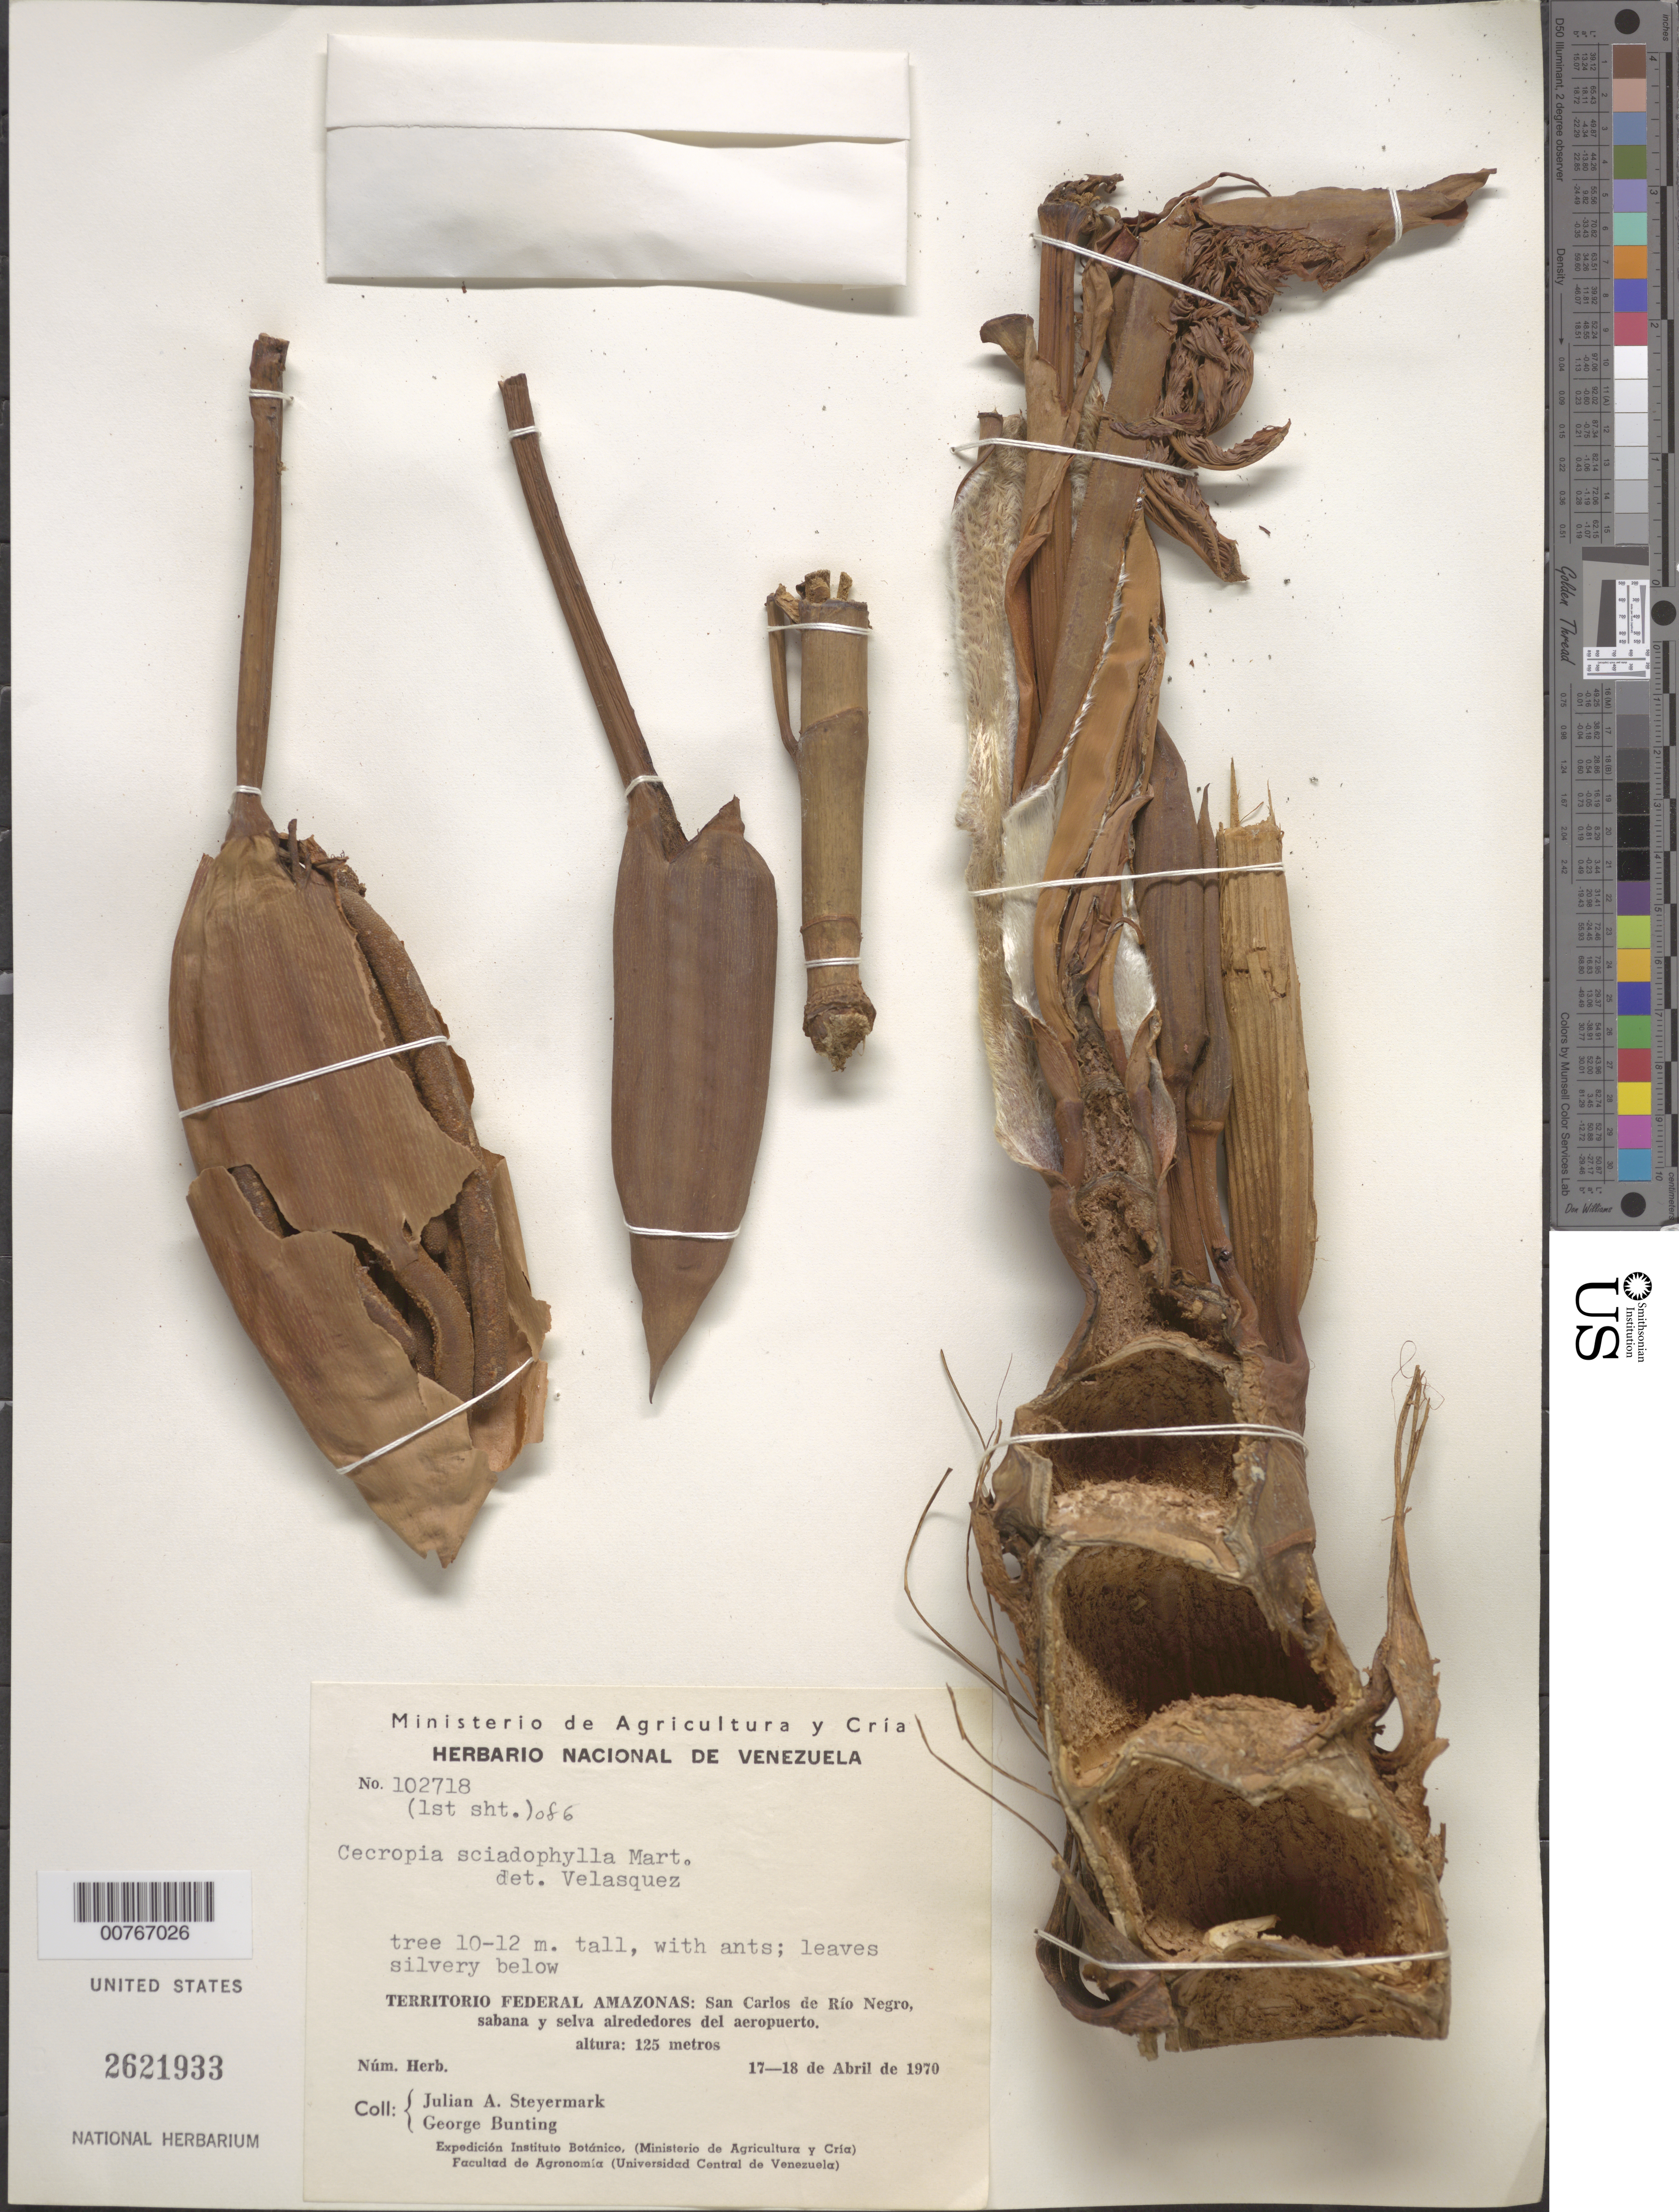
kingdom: Plantae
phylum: Tracheophyta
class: Magnoliopsida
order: Rosales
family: Urticaceae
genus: Cecropia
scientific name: Cecropia sciadophylla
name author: Mart.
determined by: Velasquez, --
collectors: J. Steyermark & G. S. Bunting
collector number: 102718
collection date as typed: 17-Apr-70 to 18-Apr-70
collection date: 1970-04-17/1970-04-18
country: Venezuela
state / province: Amazonas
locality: San Carlos de Río Negro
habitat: Sabana y selva alrededores del aeropuerto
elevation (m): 125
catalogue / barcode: US 2621933